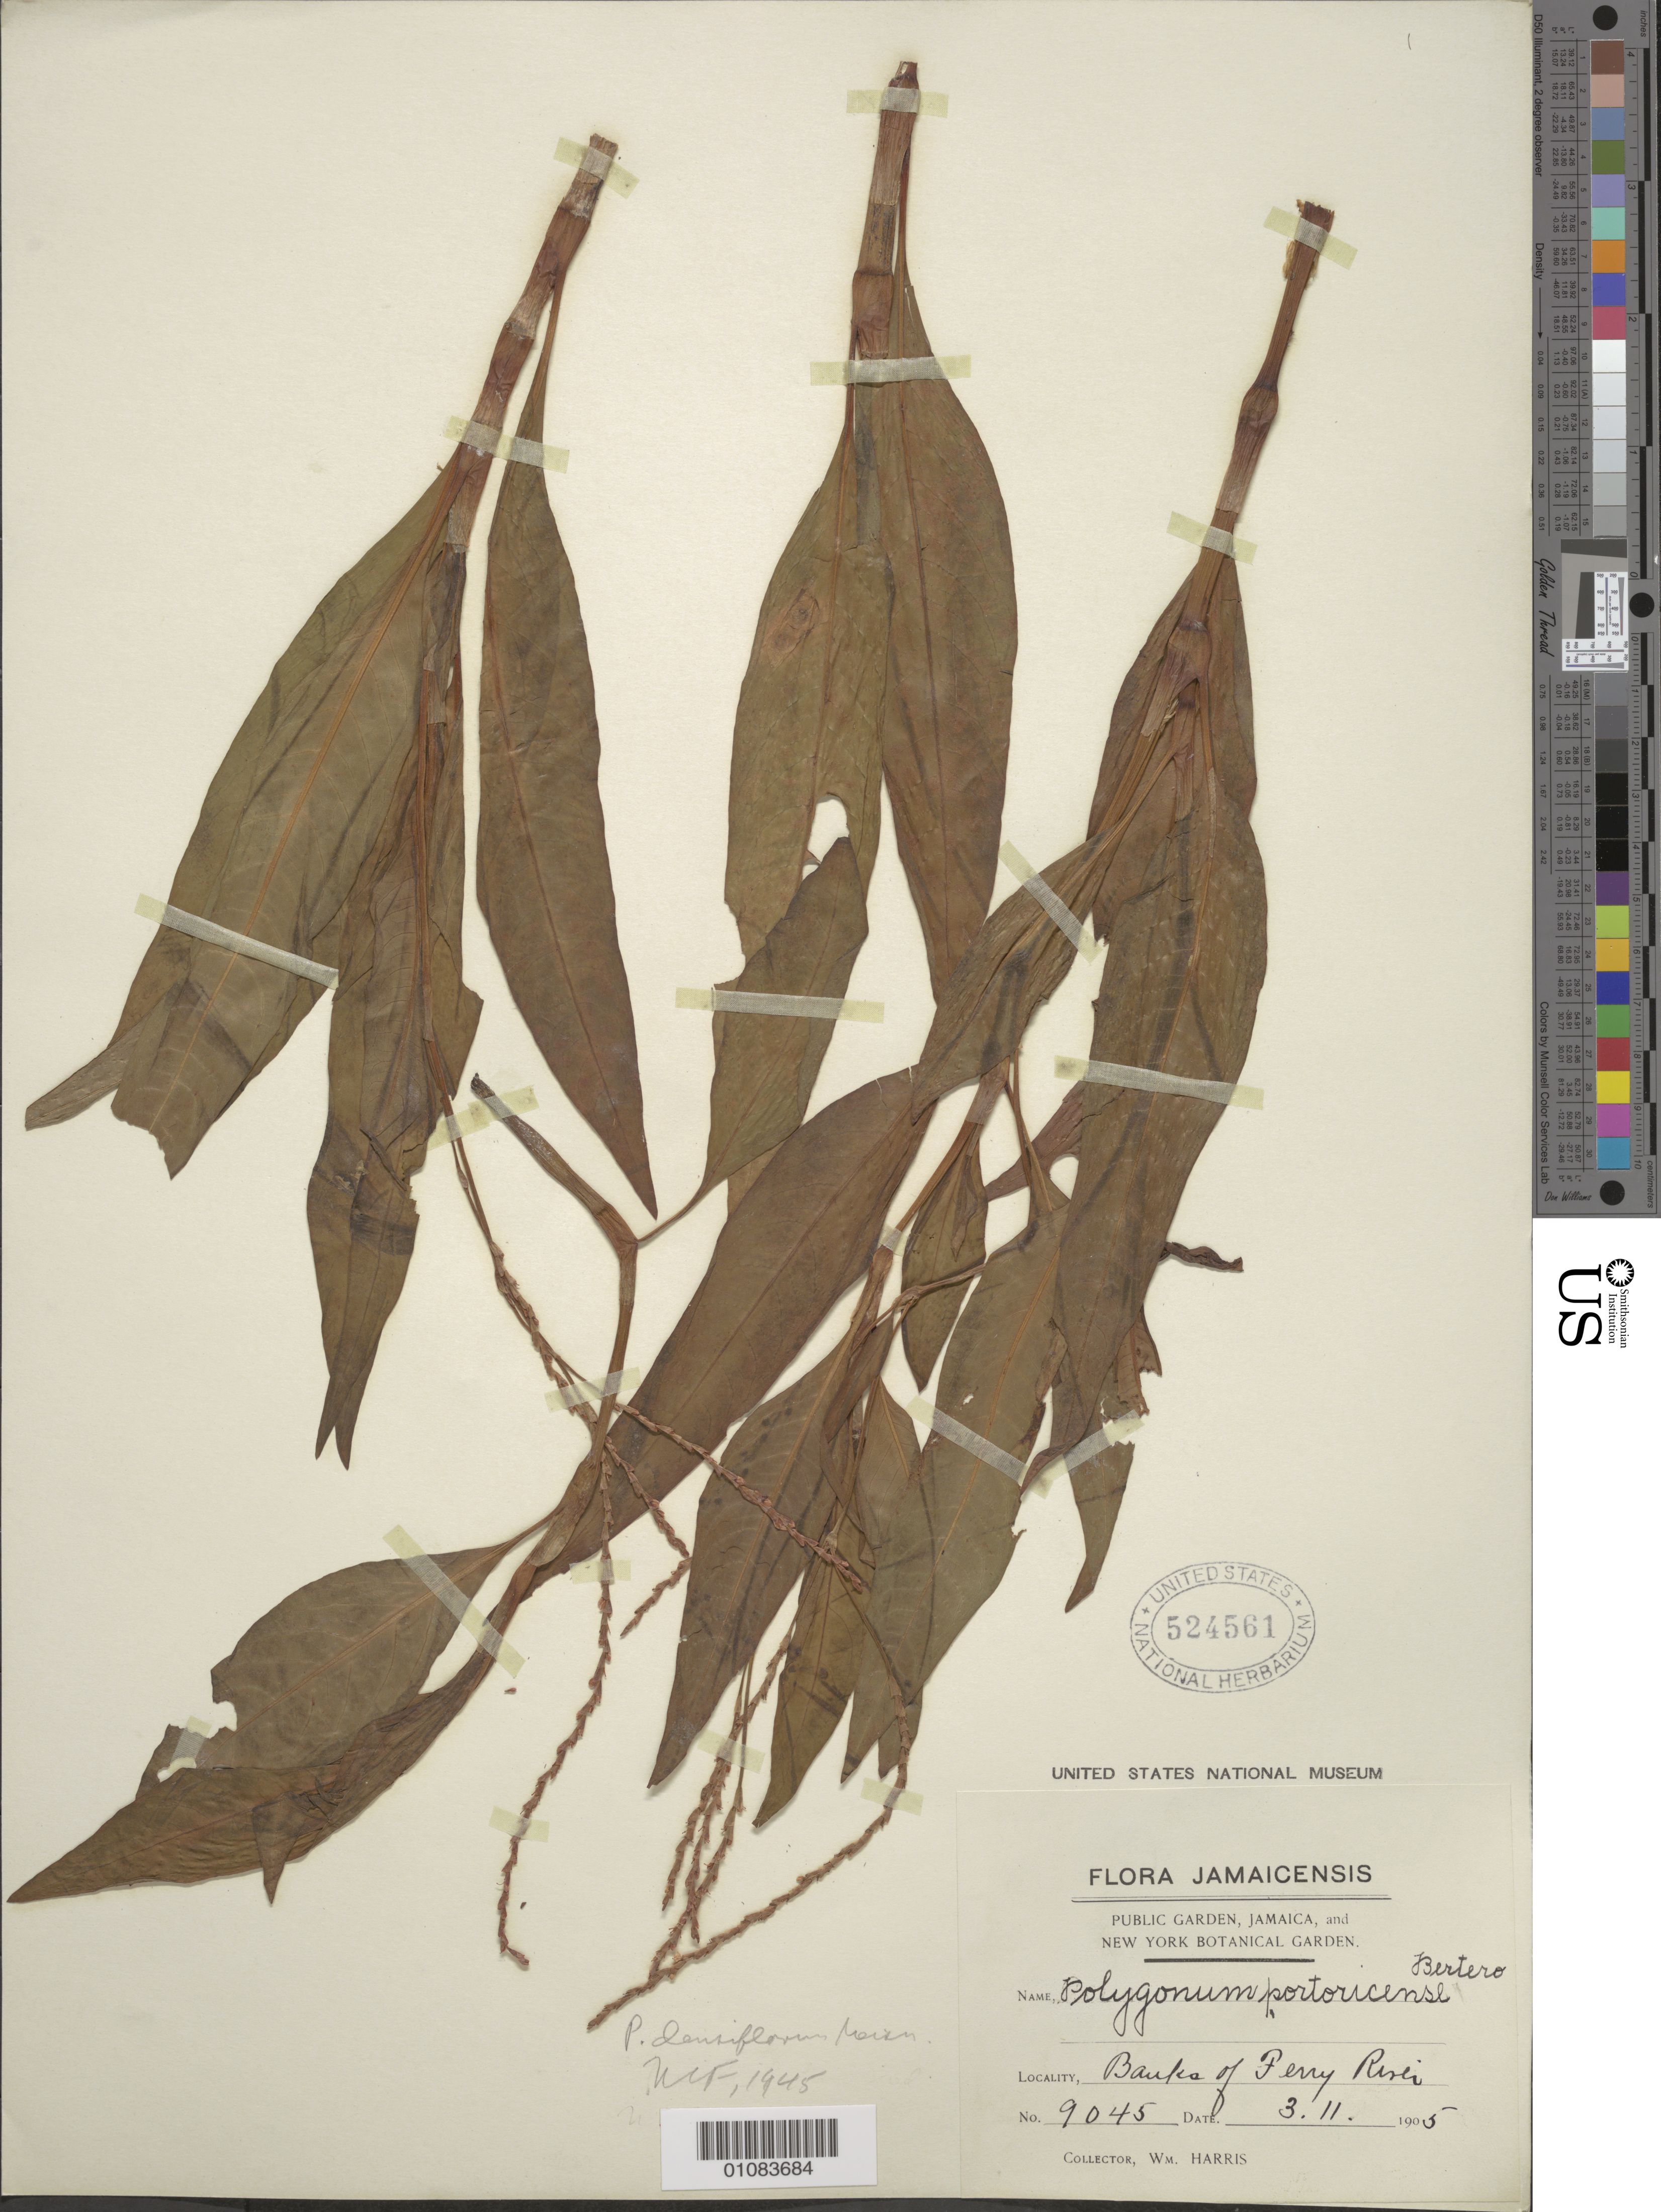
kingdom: Plantae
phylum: Tracheophyta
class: Magnoliopsida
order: Caryophyllales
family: Polygonaceae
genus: Polygonum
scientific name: Polygonum densiflorum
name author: Meisn.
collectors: W. Harris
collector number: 9045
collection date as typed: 03 Nov 1905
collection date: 1905-11-03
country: Jamaica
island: Jamaica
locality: Banks of Perry River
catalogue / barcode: US 524561